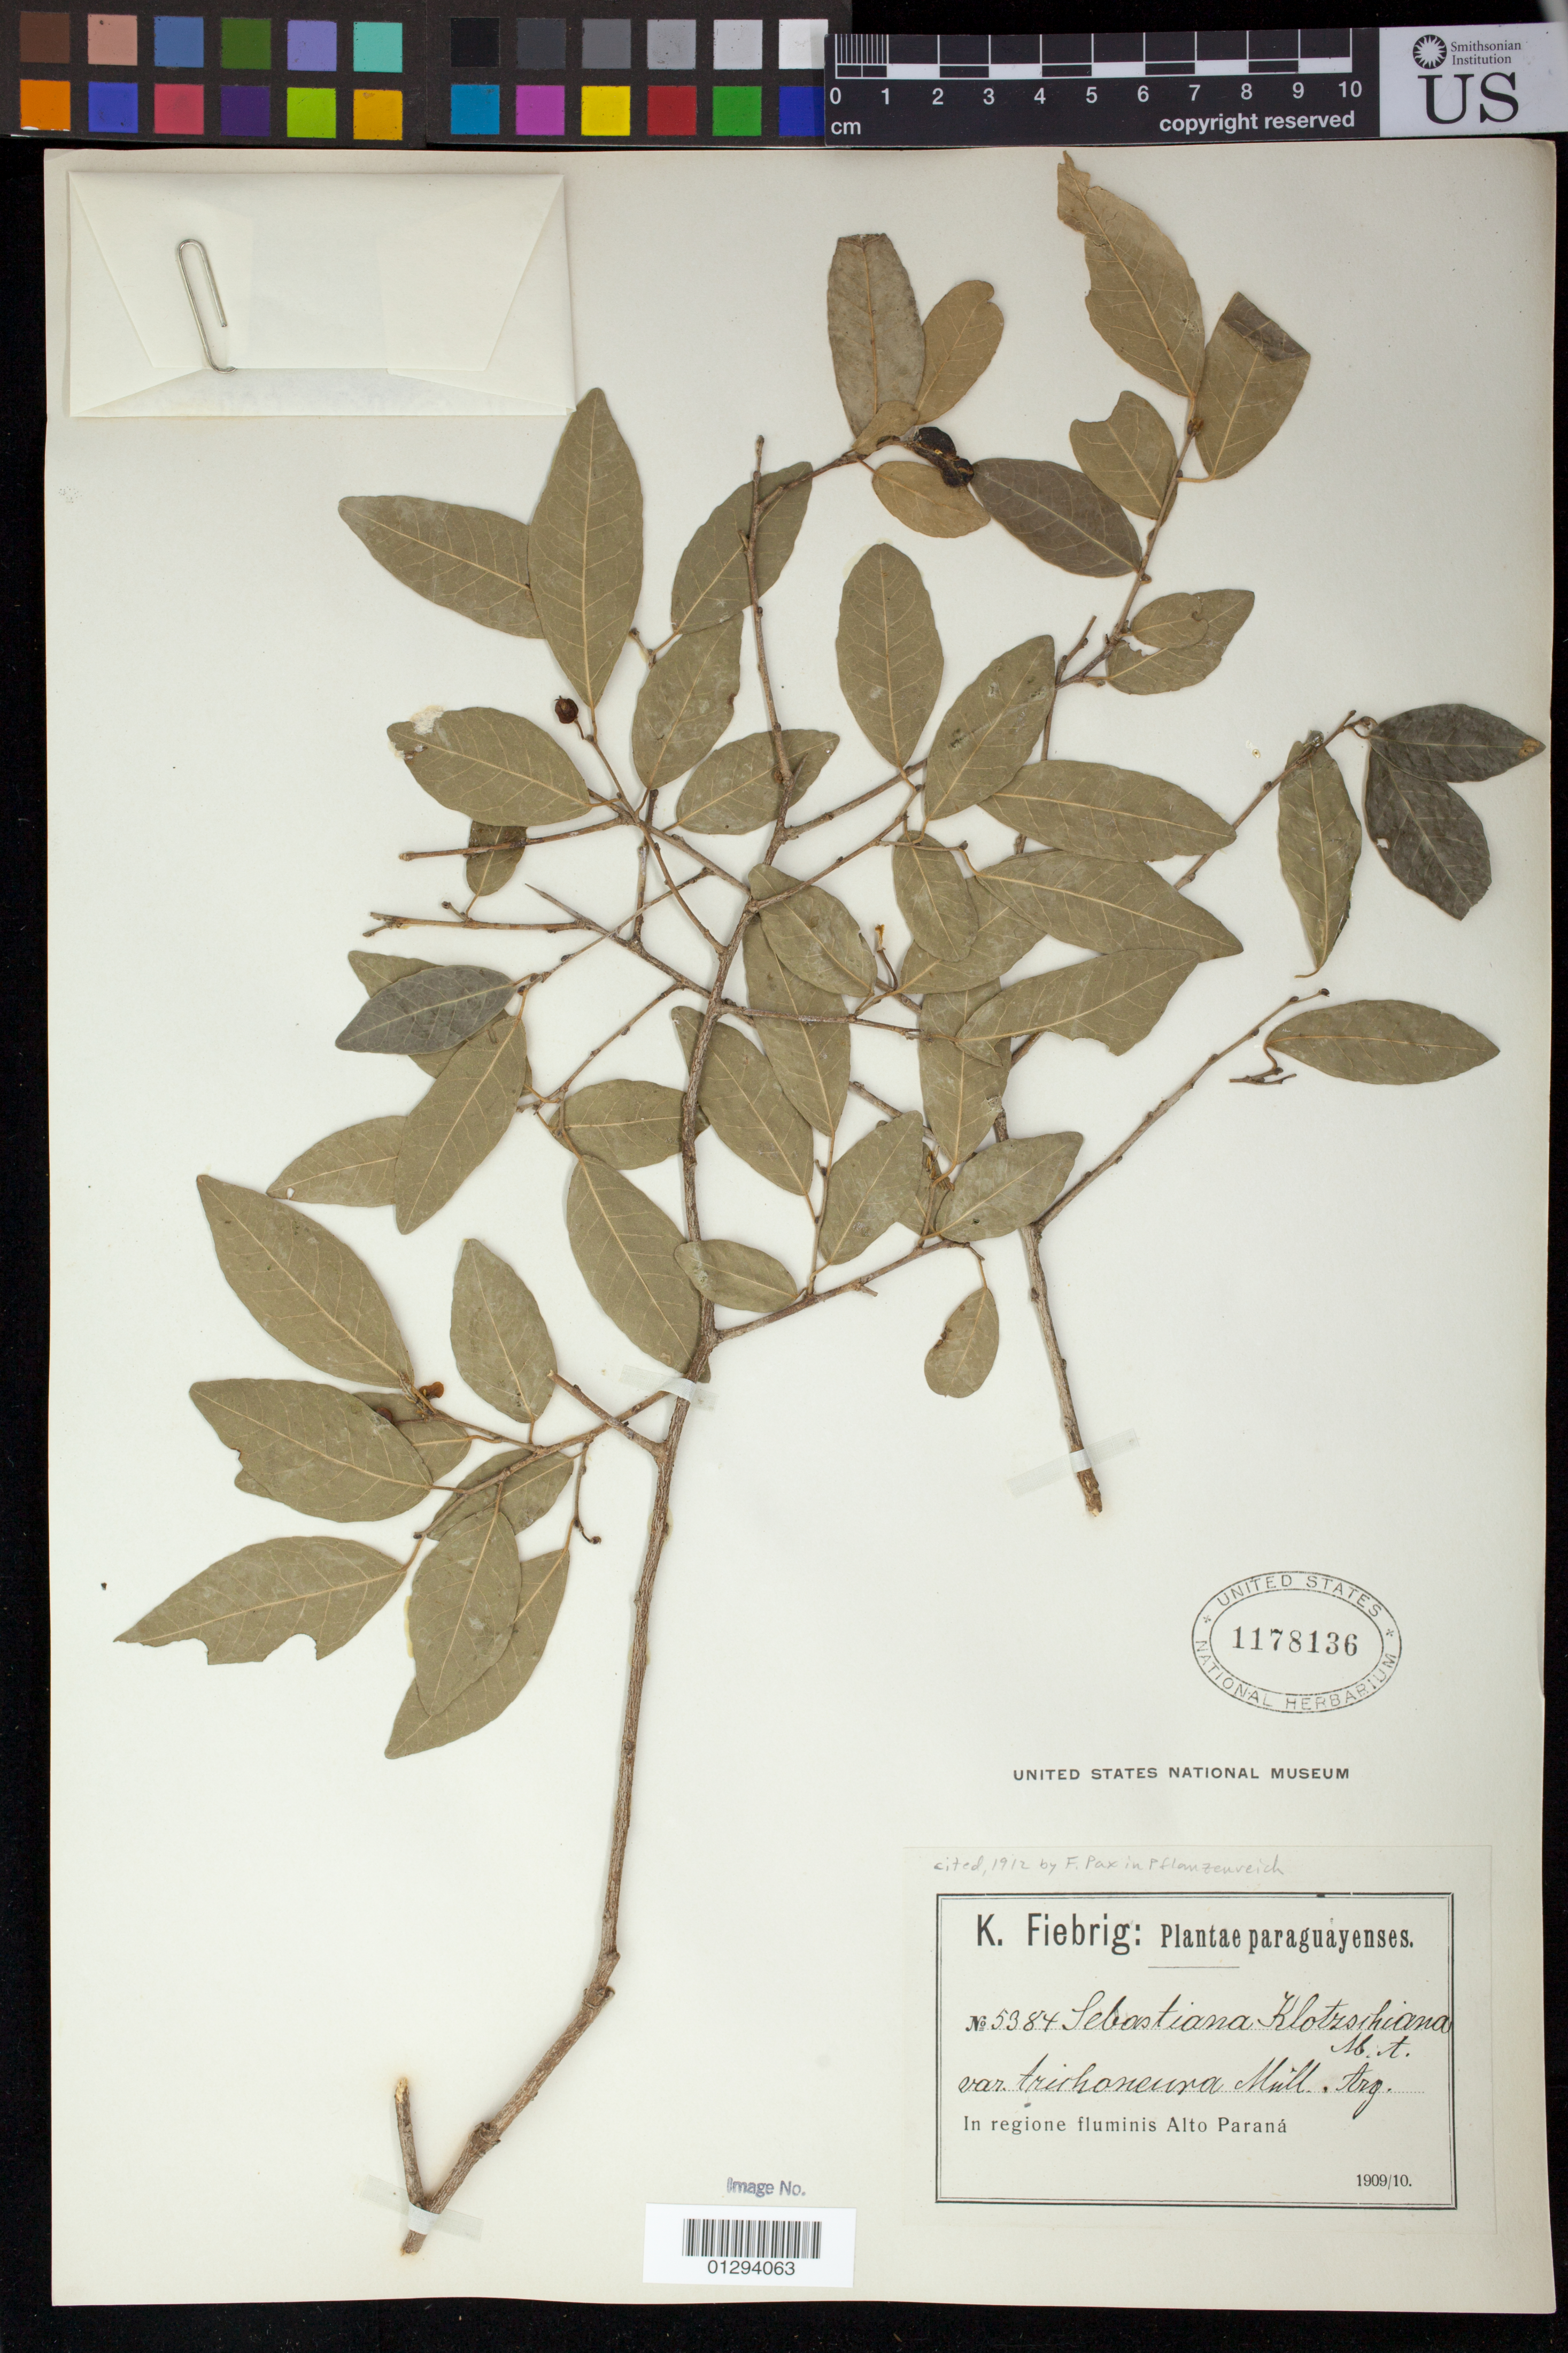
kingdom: Plantae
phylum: Tracheophyta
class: Magnoliopsida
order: Malpighiales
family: Euphorbiaceae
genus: Sebastiania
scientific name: Sebastiania commersoniana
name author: (Baill.) L.B. Sm. & Downs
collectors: K. Fiebrig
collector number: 5384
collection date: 1909/1910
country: Paraguay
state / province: Alto Paraná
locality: in regione fluminis Alto Parana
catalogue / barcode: US 1178136